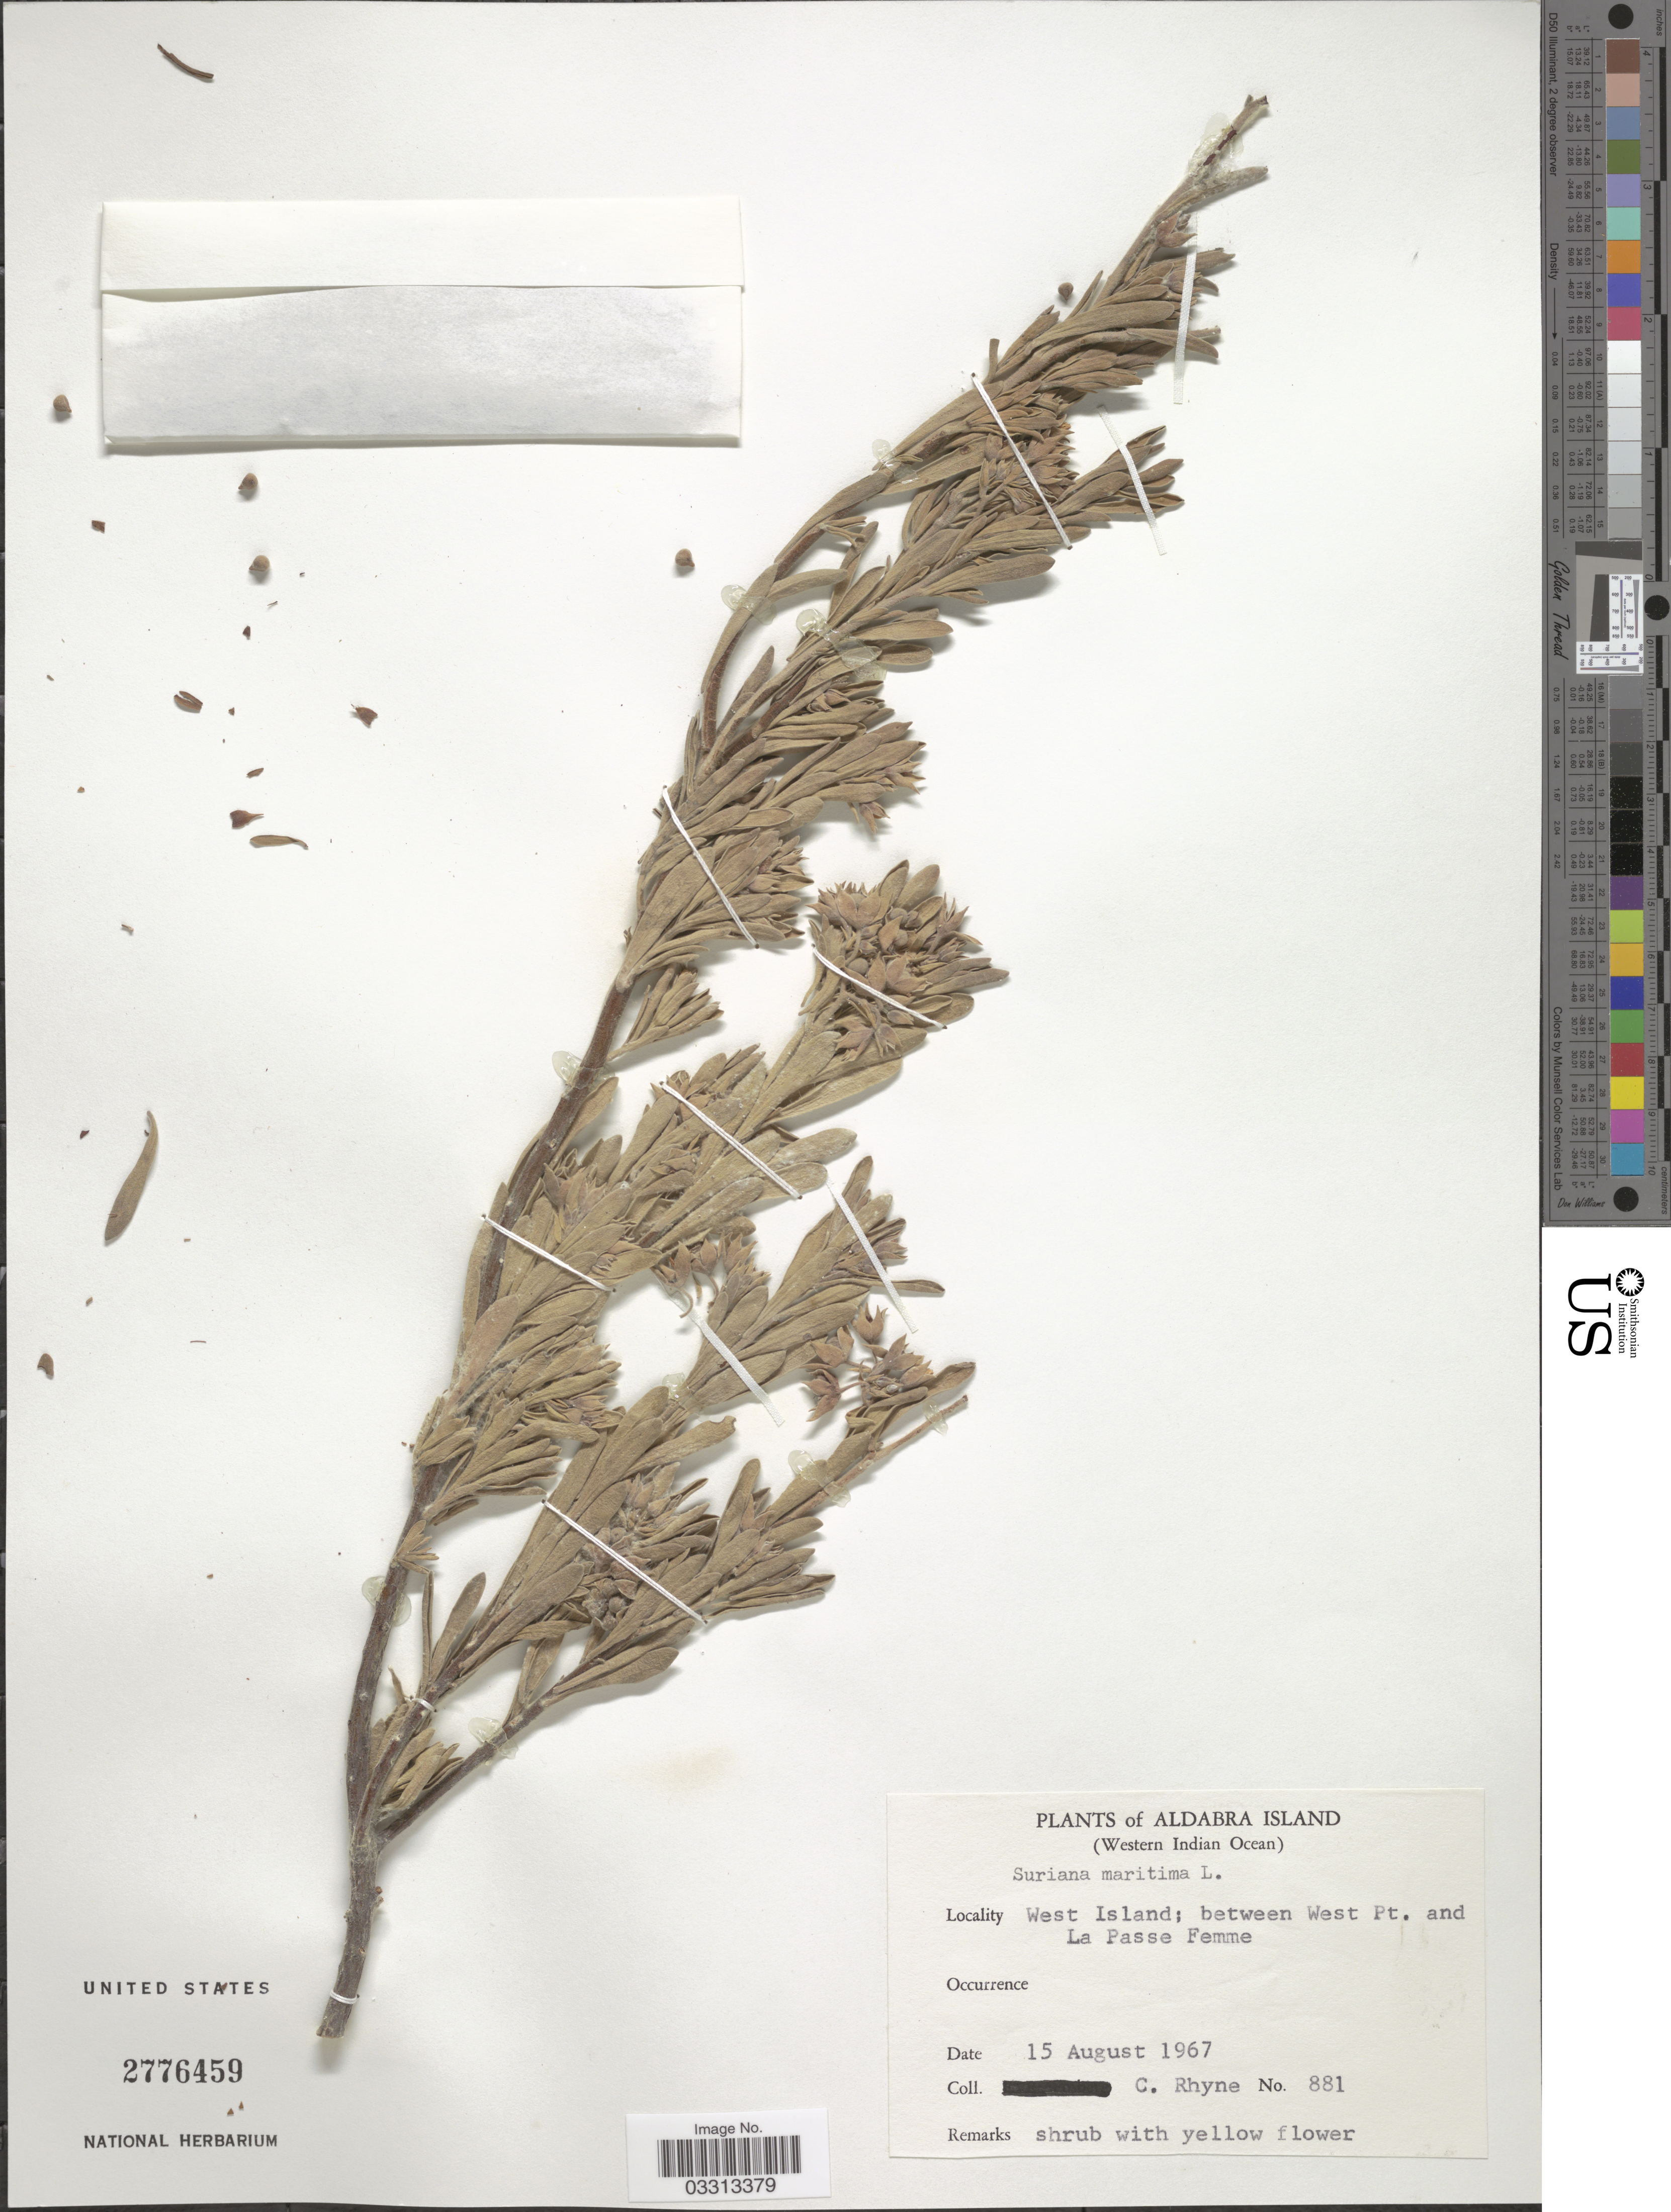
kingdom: Plantae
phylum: Tracheophyta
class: Magnoliopsida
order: Fabales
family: Surianaceae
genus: Suriana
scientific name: Suriana maritima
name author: L.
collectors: C. Rhyne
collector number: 881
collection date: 1967-08-15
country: Seychelles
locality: Aldabra Island (Western Indian Ocean). West Island; between West Pt. and La Passe Femme.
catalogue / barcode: US 2776459